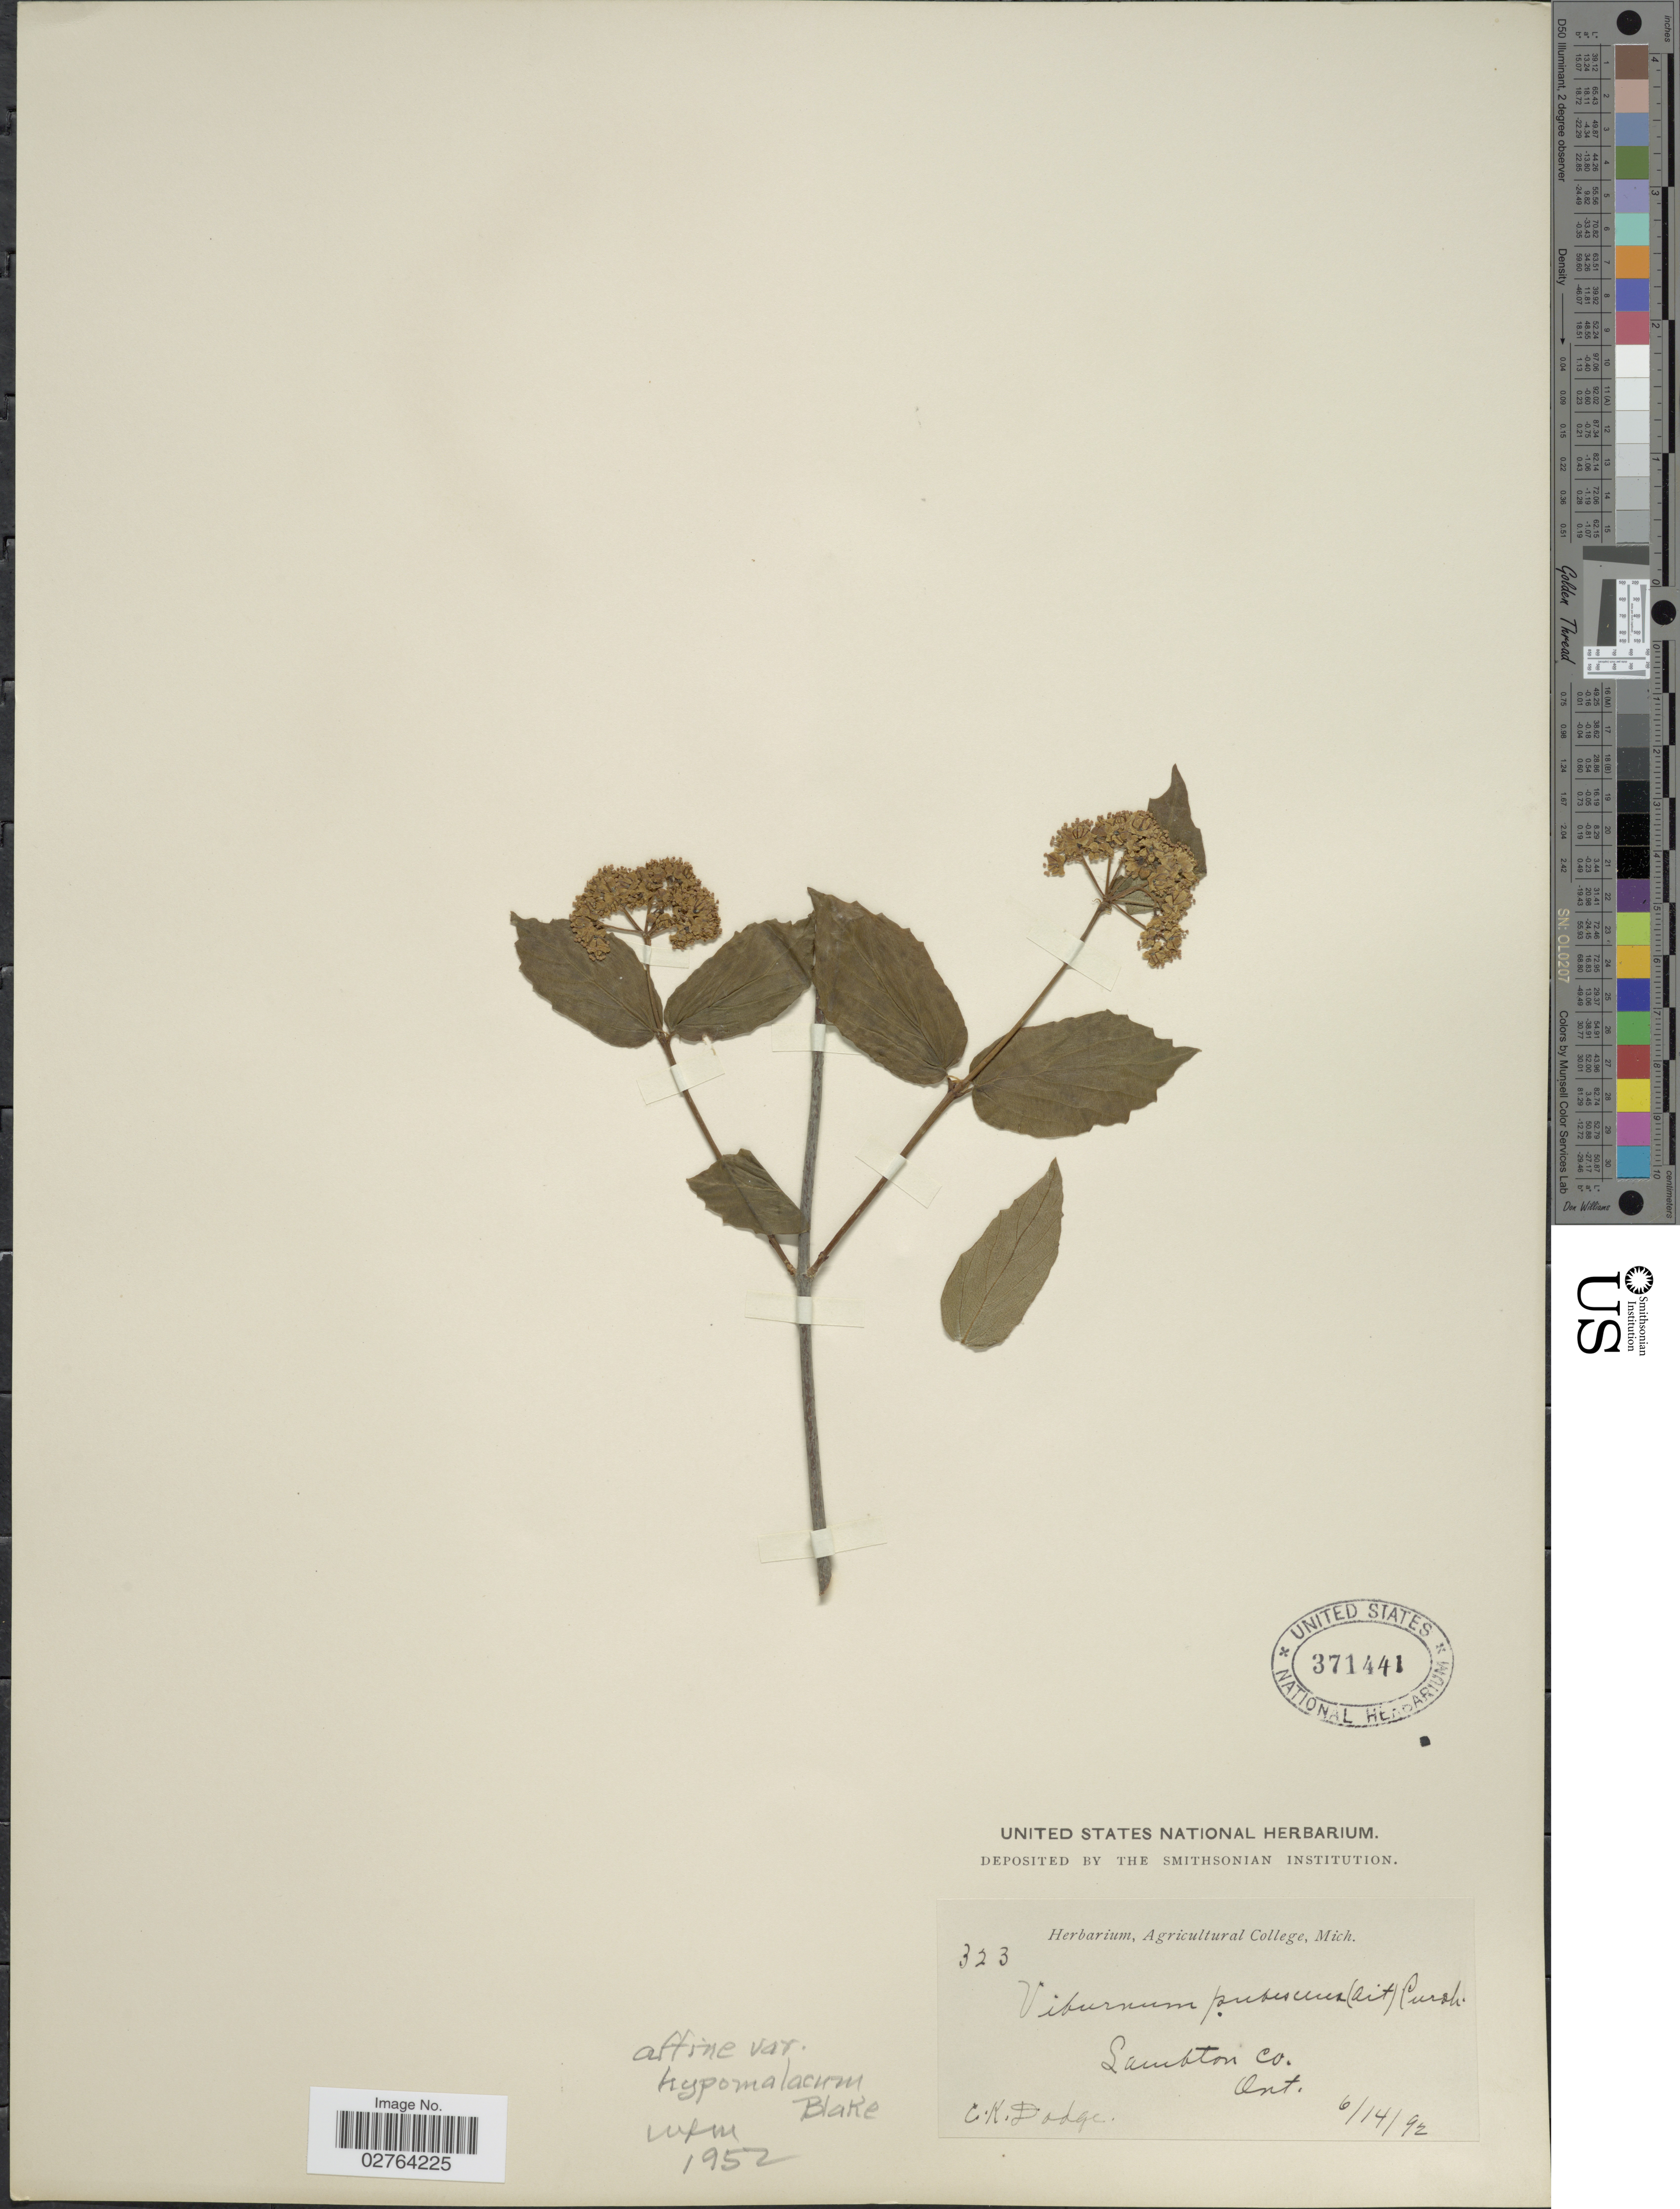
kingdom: Plantae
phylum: Tracheophyta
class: Magnoliopsida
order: Dipsacales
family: Viburnaceae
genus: Viburnum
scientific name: Viburnum rafinesqueanum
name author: Schult.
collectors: C. Dodge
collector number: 323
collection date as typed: Transcribed d/m/y: 14/6/92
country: Canada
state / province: Ontario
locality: Lambton Co. Ont.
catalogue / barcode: US 371441